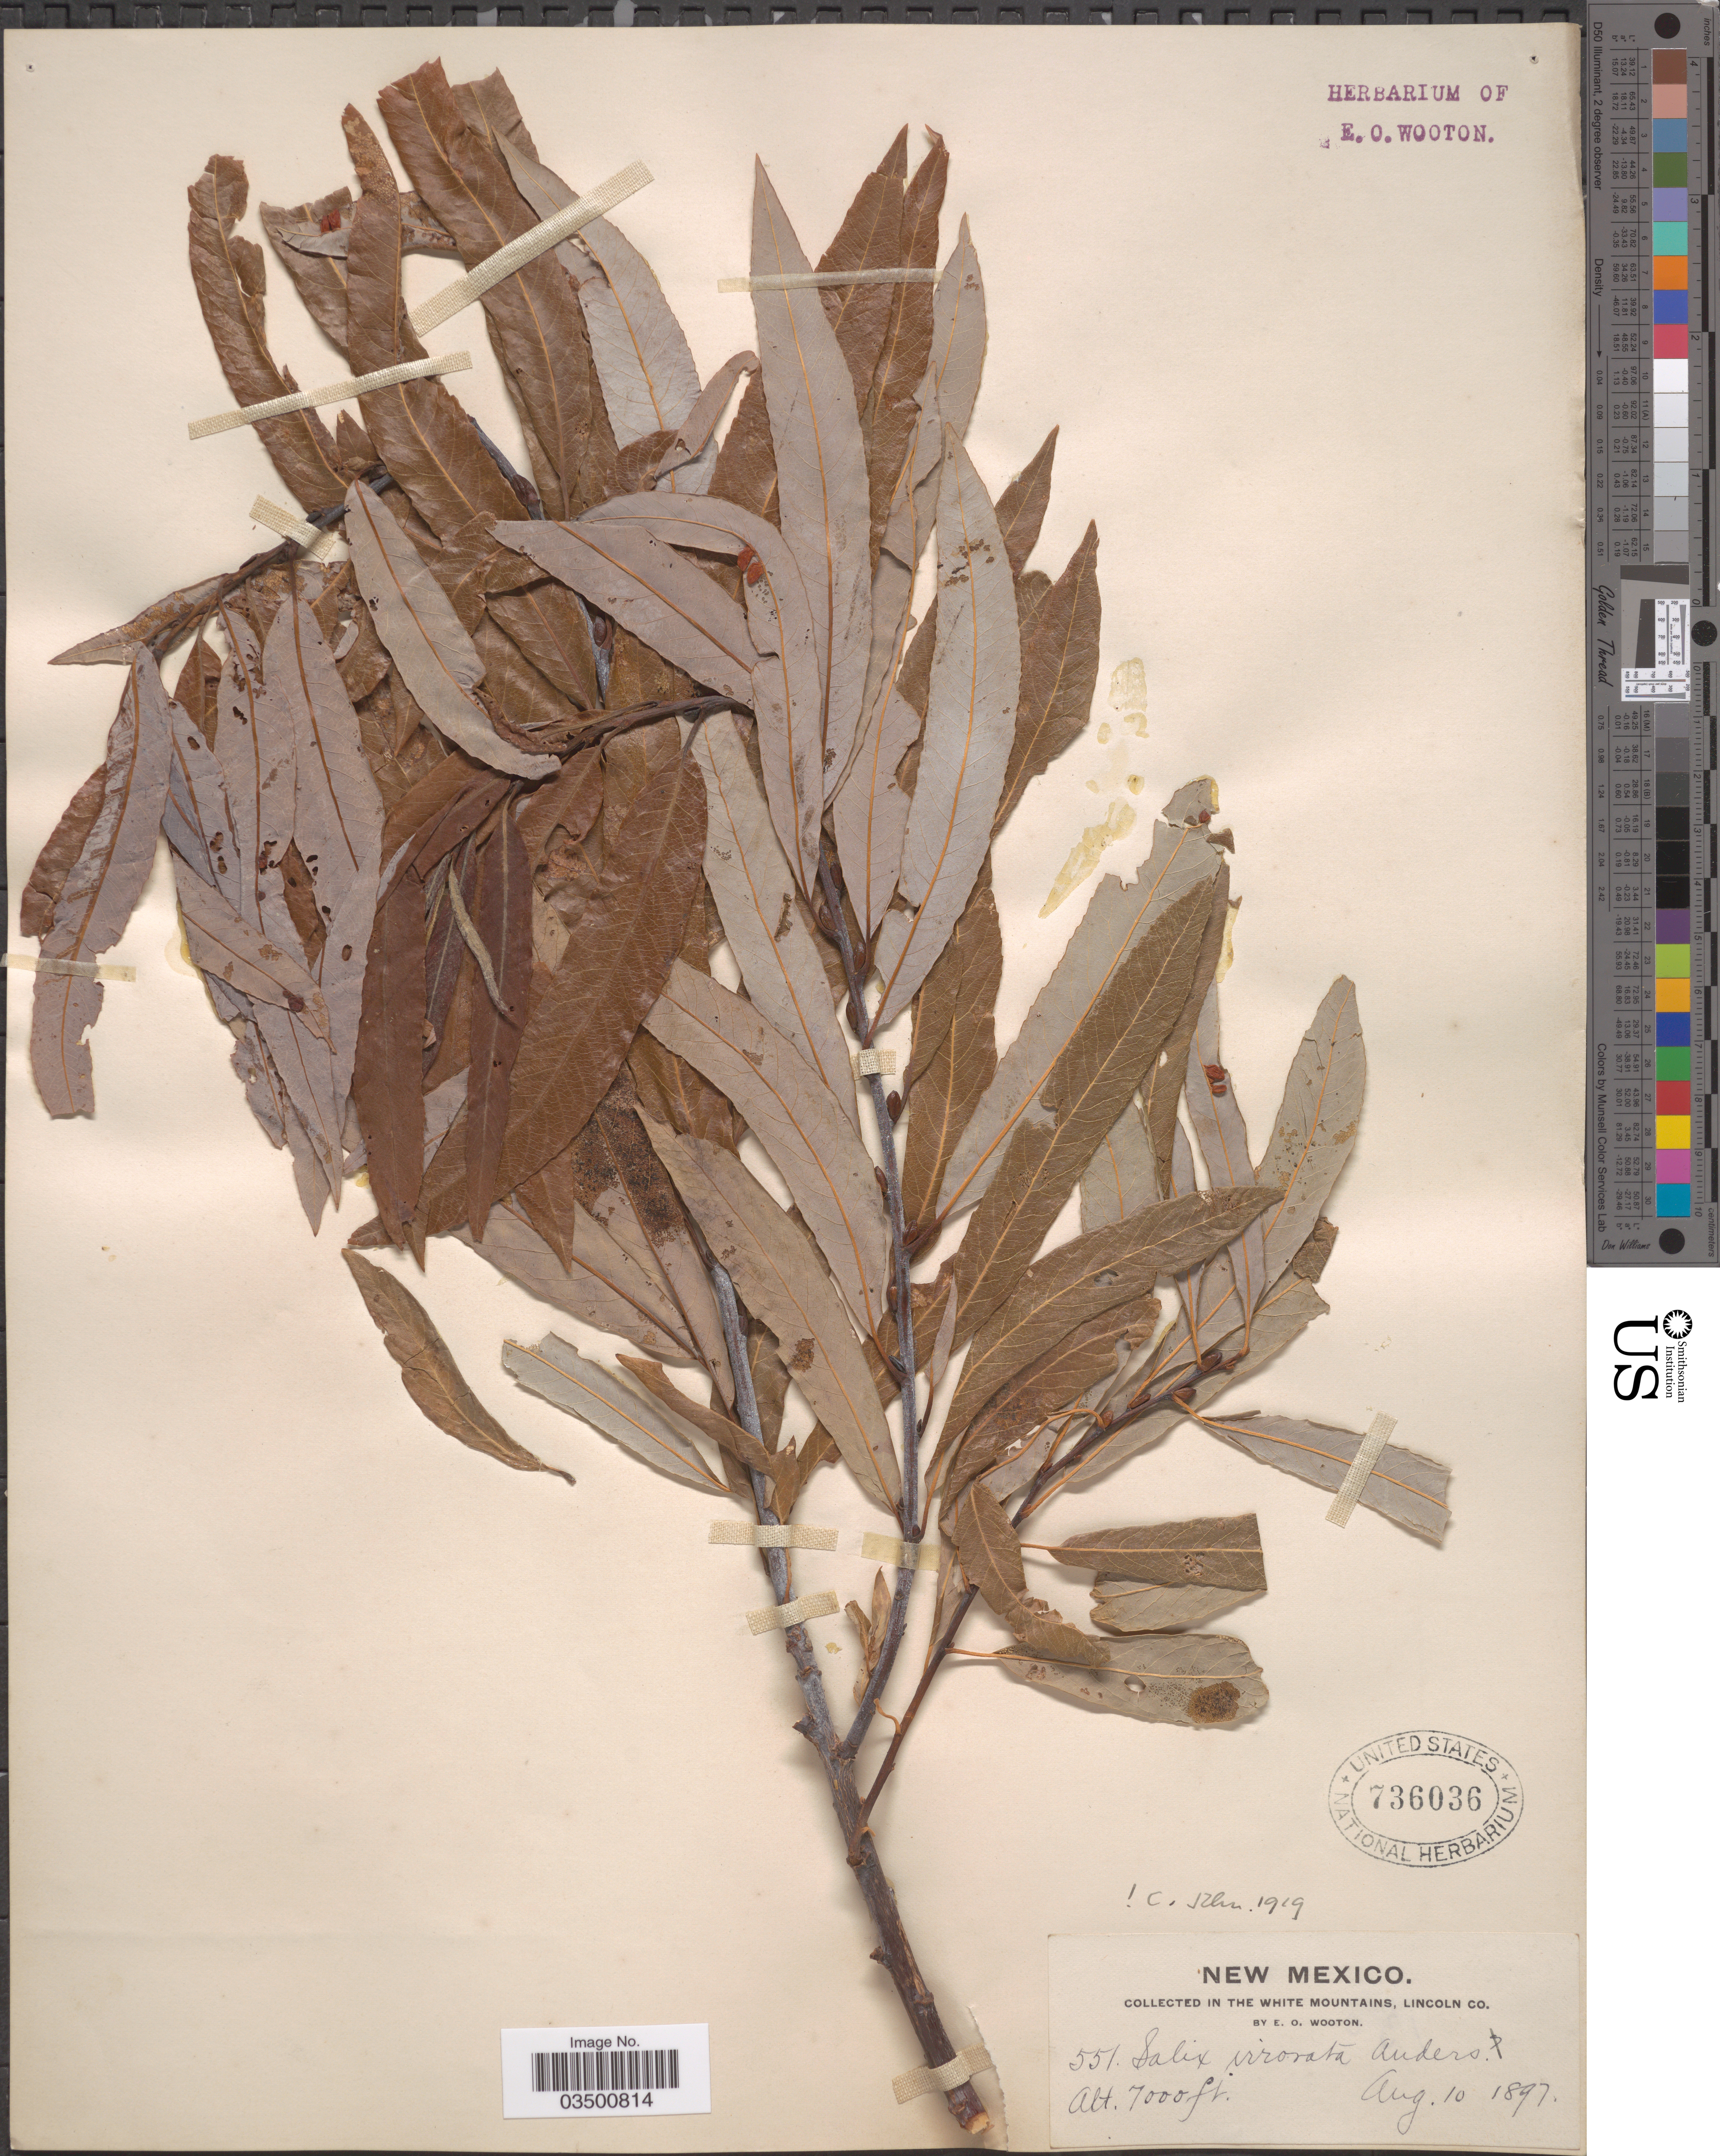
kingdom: Plantae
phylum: Tracheophyta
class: Magnoliopsida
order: Malpighiales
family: Salicaceae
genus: Salix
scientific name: Salix irrorata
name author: Andersson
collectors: E. O. Wooton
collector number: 551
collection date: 1897-08-10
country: United States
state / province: New Mexico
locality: In the White Mountains, Lincoln Co.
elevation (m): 2134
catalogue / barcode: US 736036